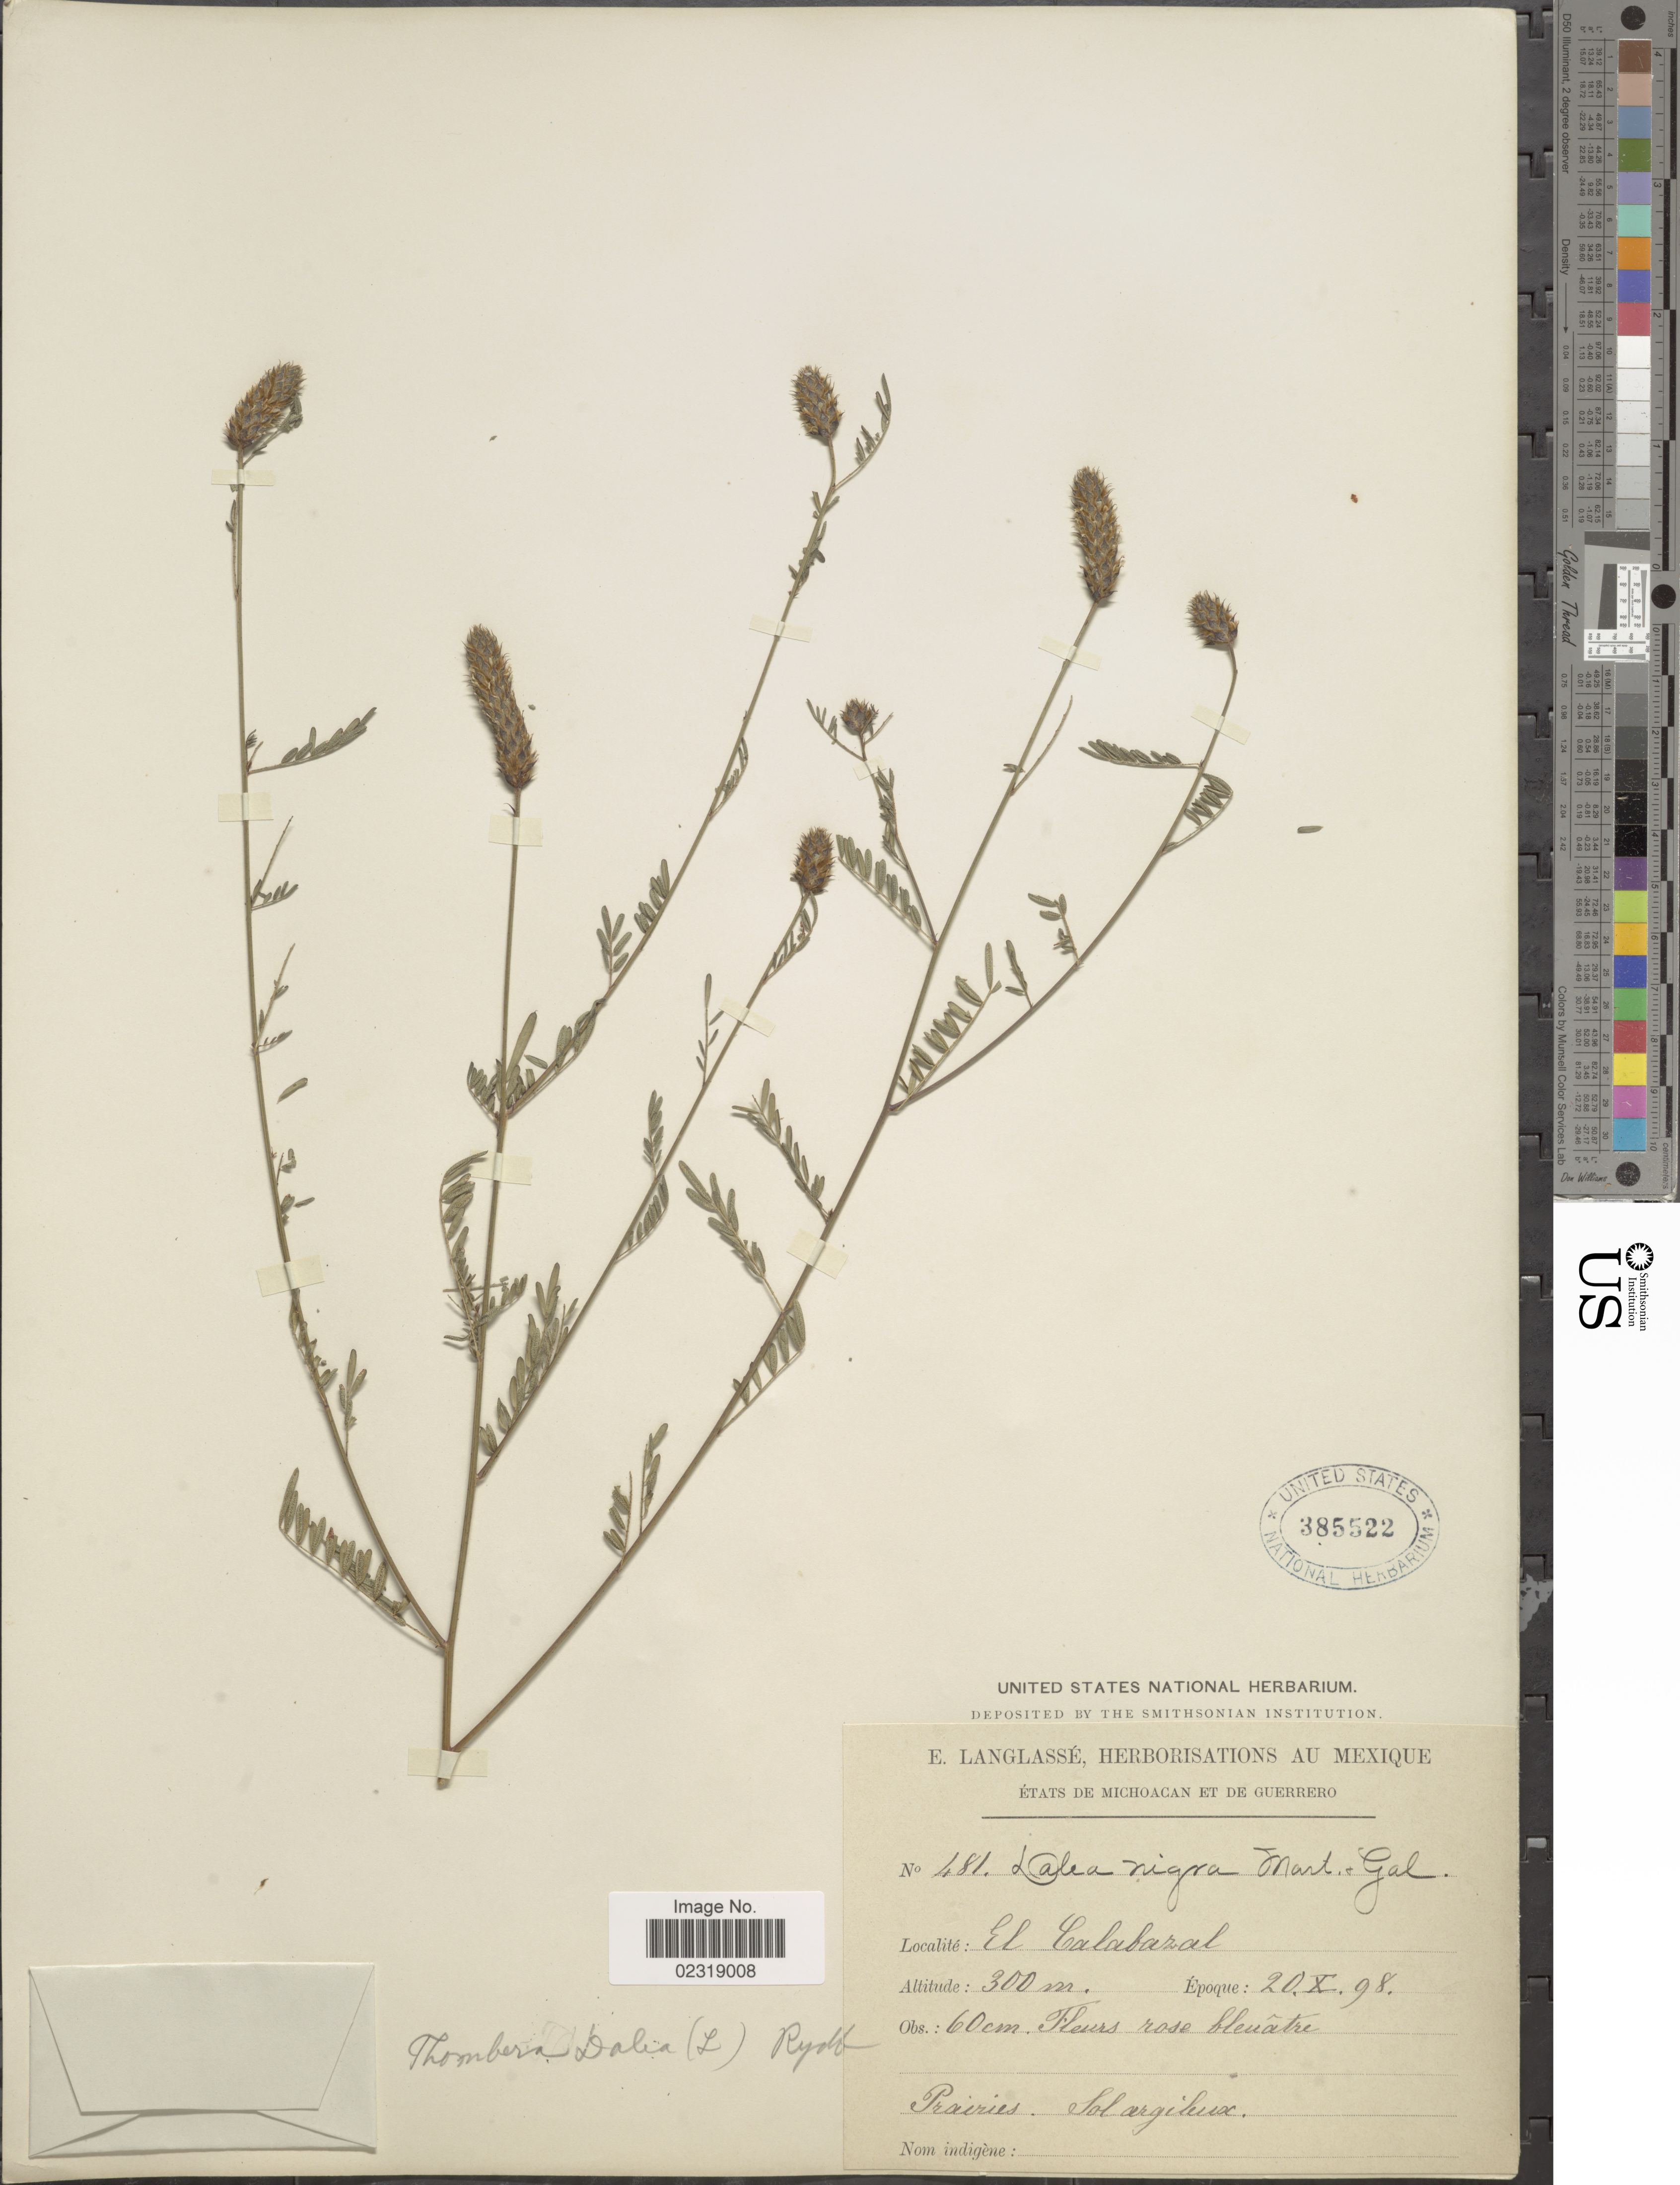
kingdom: Plantae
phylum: Tracheophyta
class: Magnoliopsida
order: Fabales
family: Fabaceae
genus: Dalea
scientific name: Dalea cliffortiana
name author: Willd.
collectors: E. Langlassé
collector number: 481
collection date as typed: Transcribed d/m/y: 20/10/98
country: Mexico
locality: El Calabazal.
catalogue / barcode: US 385522